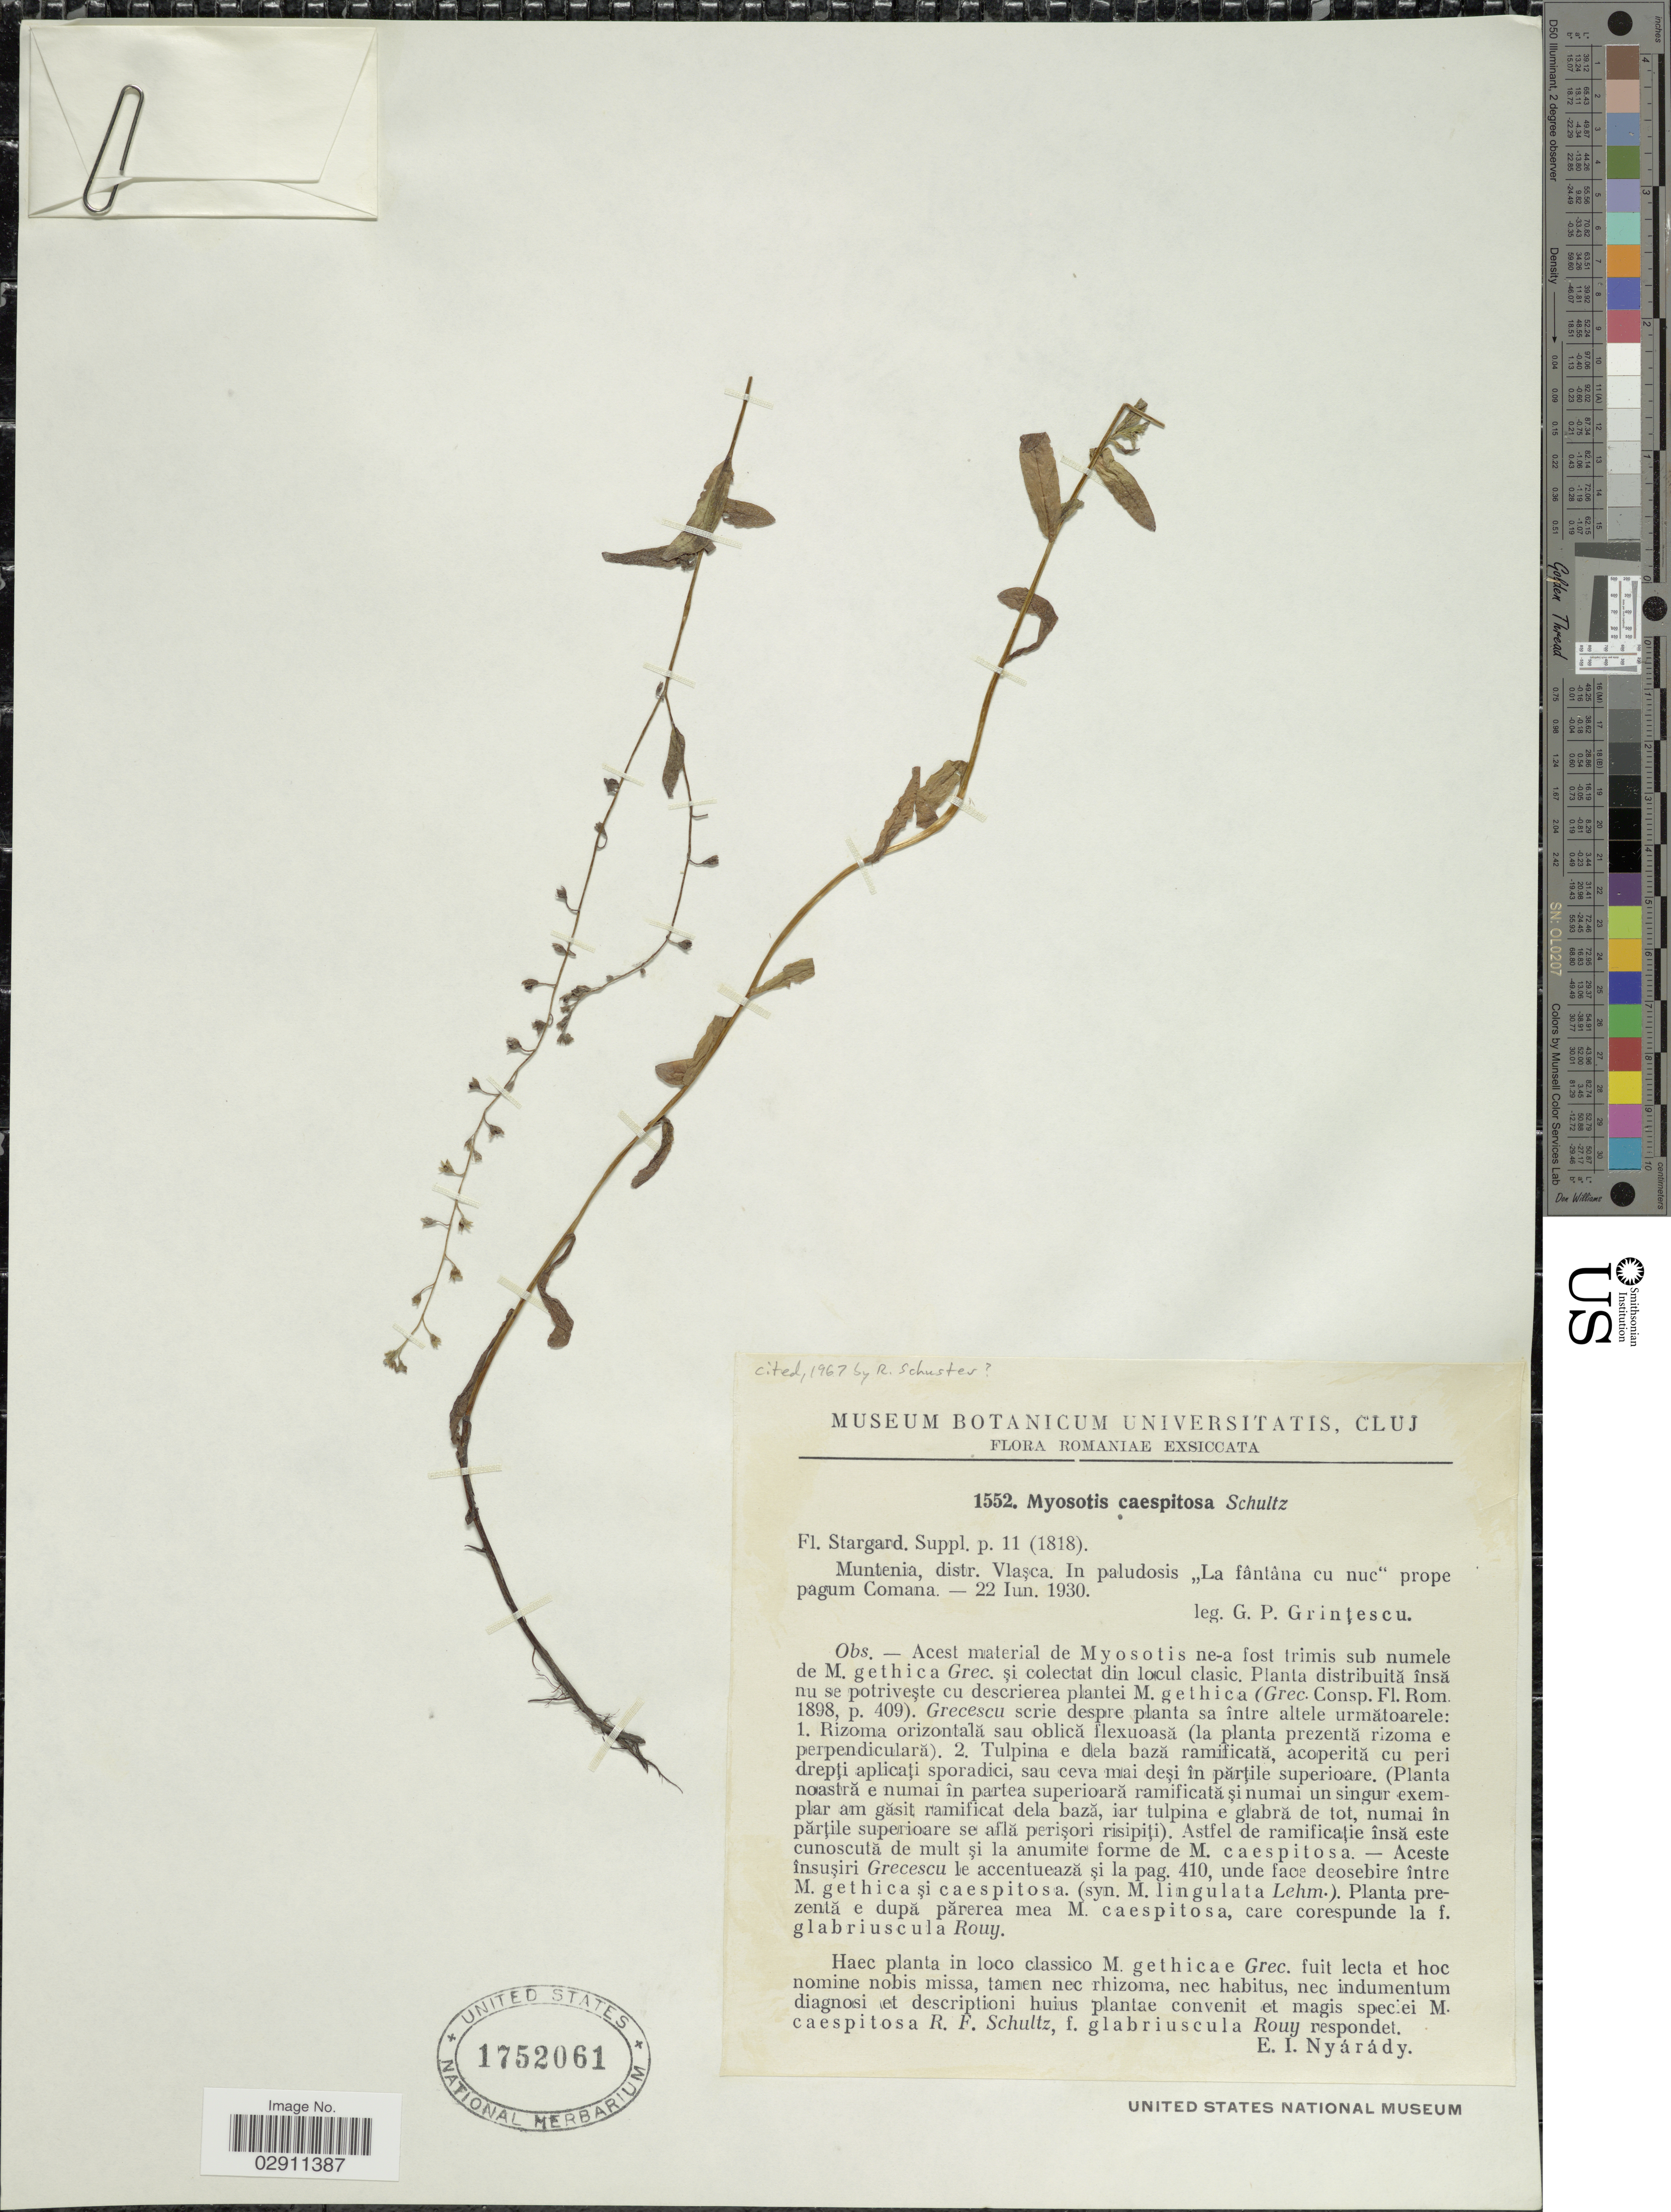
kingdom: Plantae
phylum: Tracheophyta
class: Magnoliopsida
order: Boraginales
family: Boraginaceae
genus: Myosotis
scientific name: Myosotis caespitosa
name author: Schultz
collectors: G. Grintescu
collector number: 1552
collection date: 1930-06-22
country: Romania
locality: Muntenia, distr. Vlasca. In paludosis "La fântâna cu nuc" prope pagum Comana.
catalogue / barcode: US 1752061